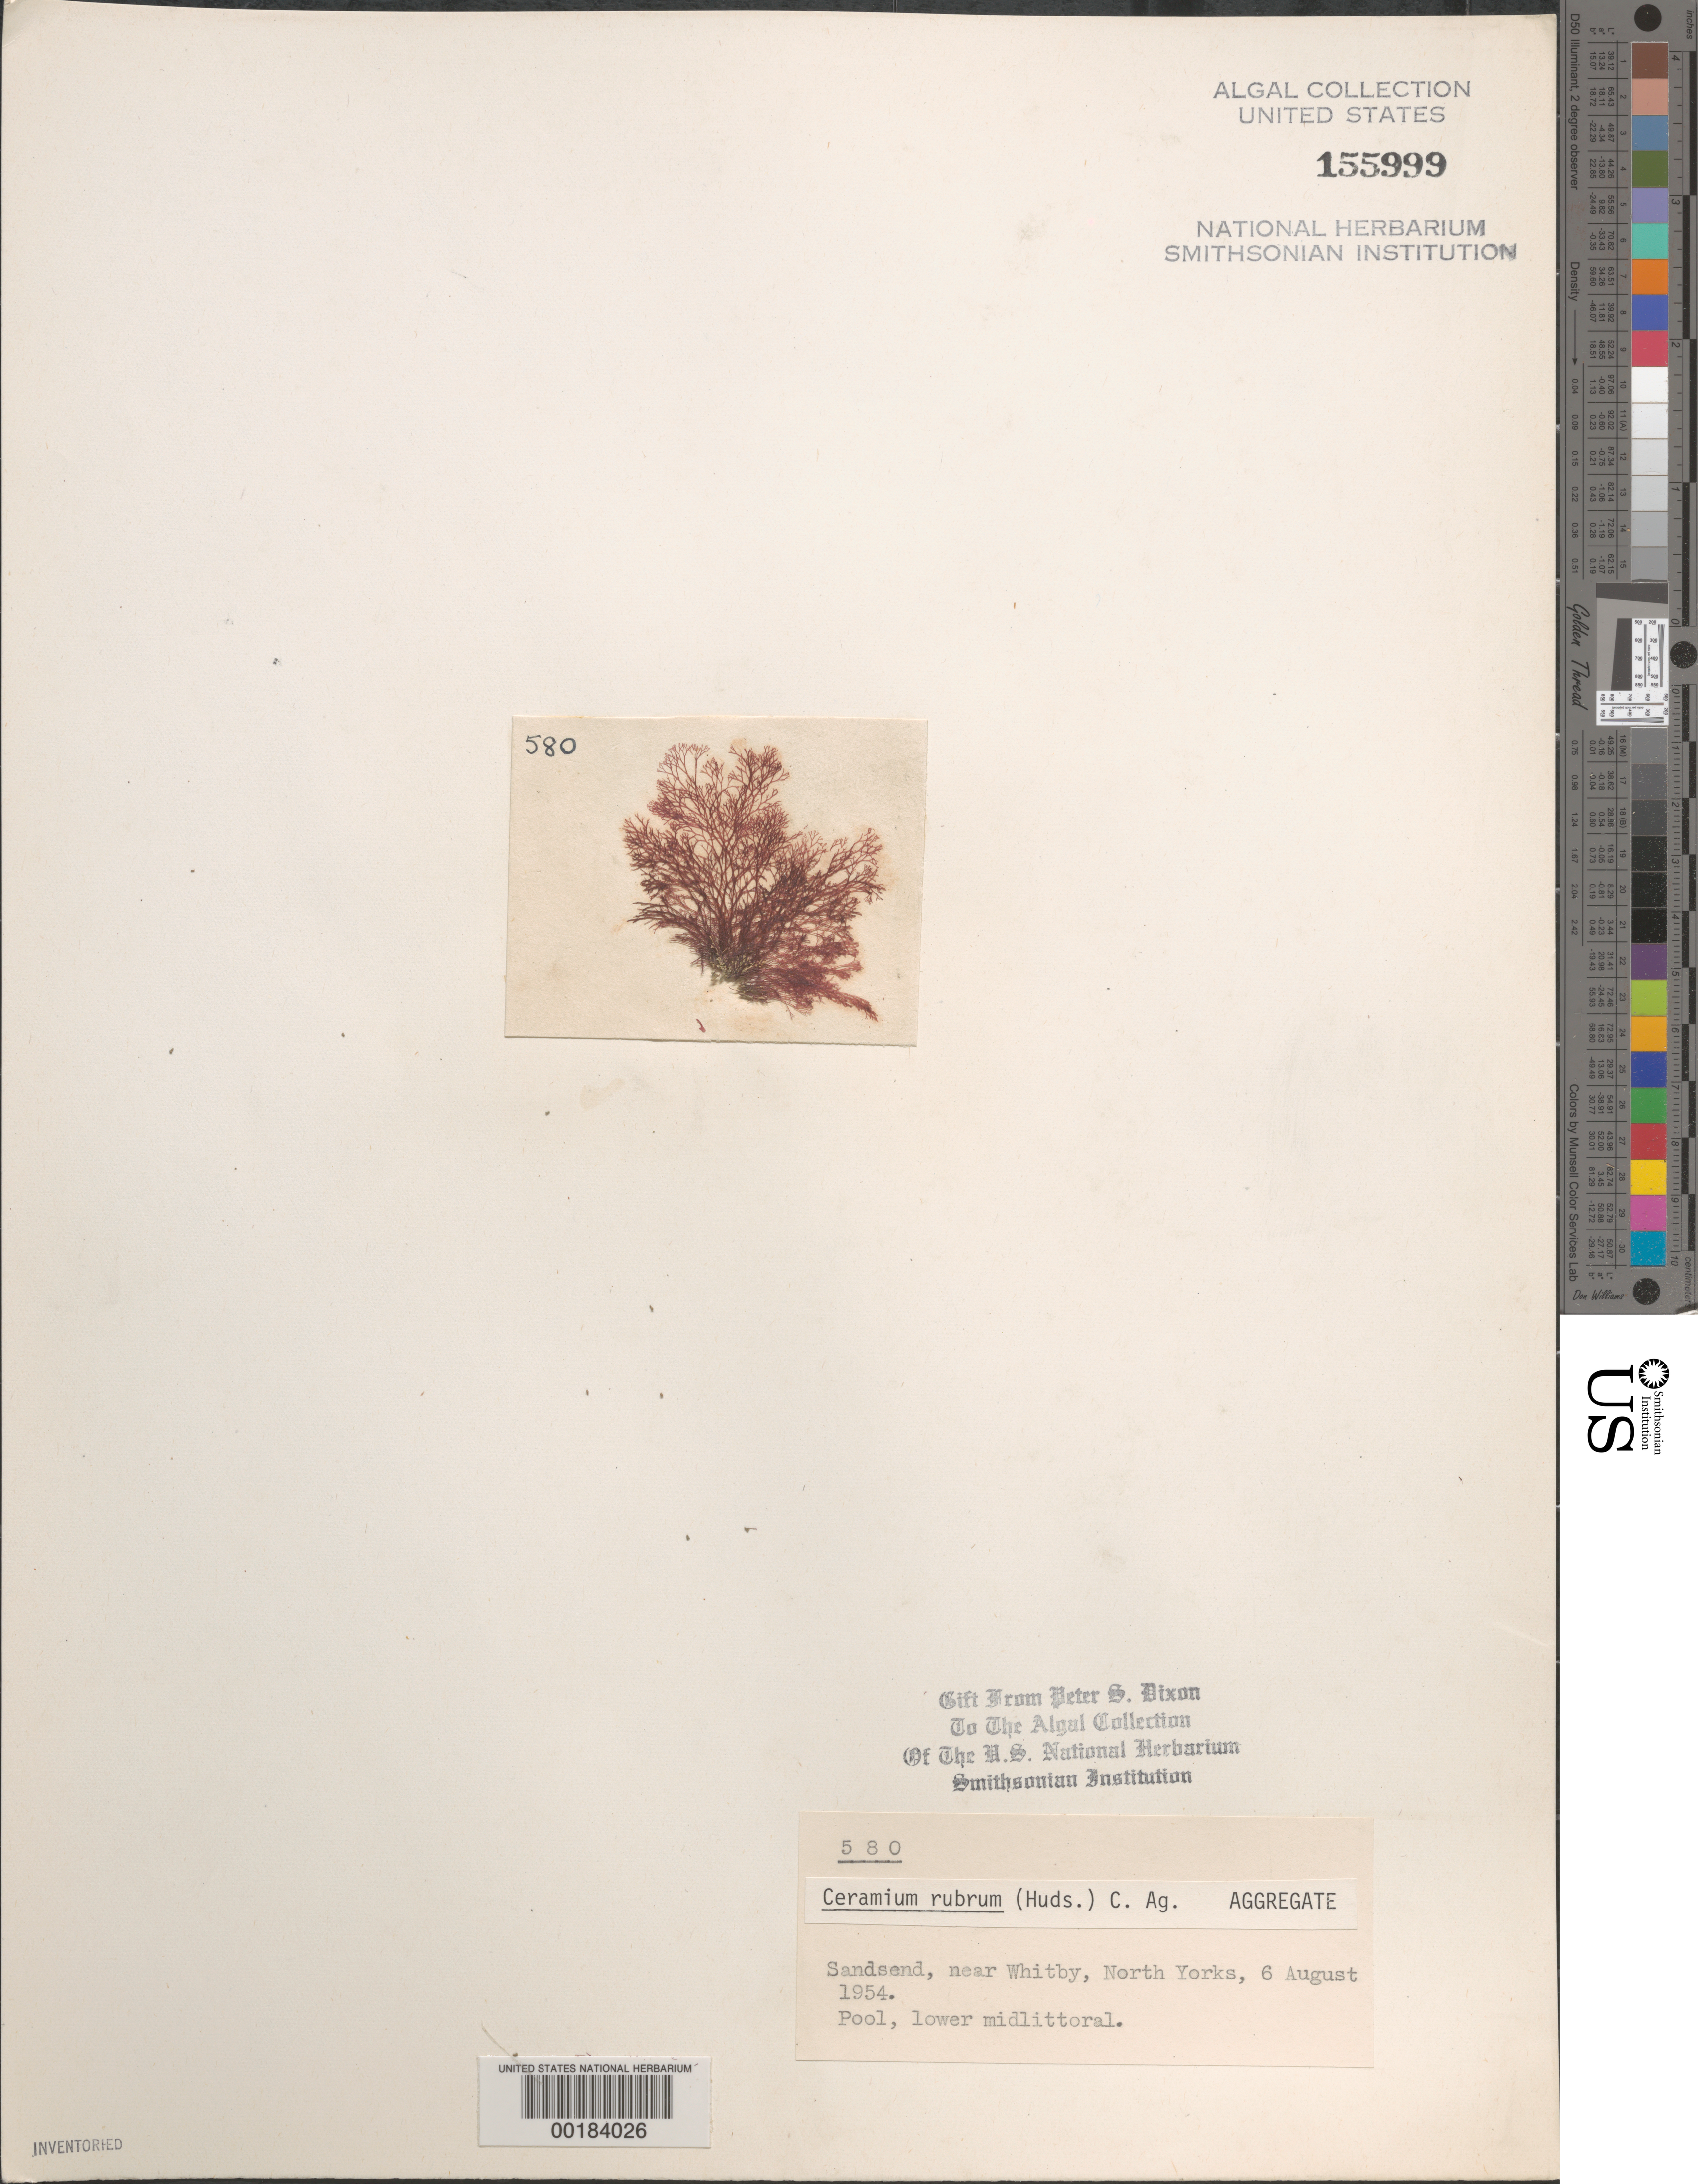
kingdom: Plantae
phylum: Rhodophyta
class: Florideophyceae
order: Ceramiales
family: Ceramiaceae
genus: Ceramium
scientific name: Ceramium rubrum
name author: C. Agardh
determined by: Dixon, P. S.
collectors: P. S. Dixon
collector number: PSD 580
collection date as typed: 06 Aug 1954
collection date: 1954-08-06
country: United Kingdom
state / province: England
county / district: North Yorkshire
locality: Sandsend, near Whitby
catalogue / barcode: US 155999